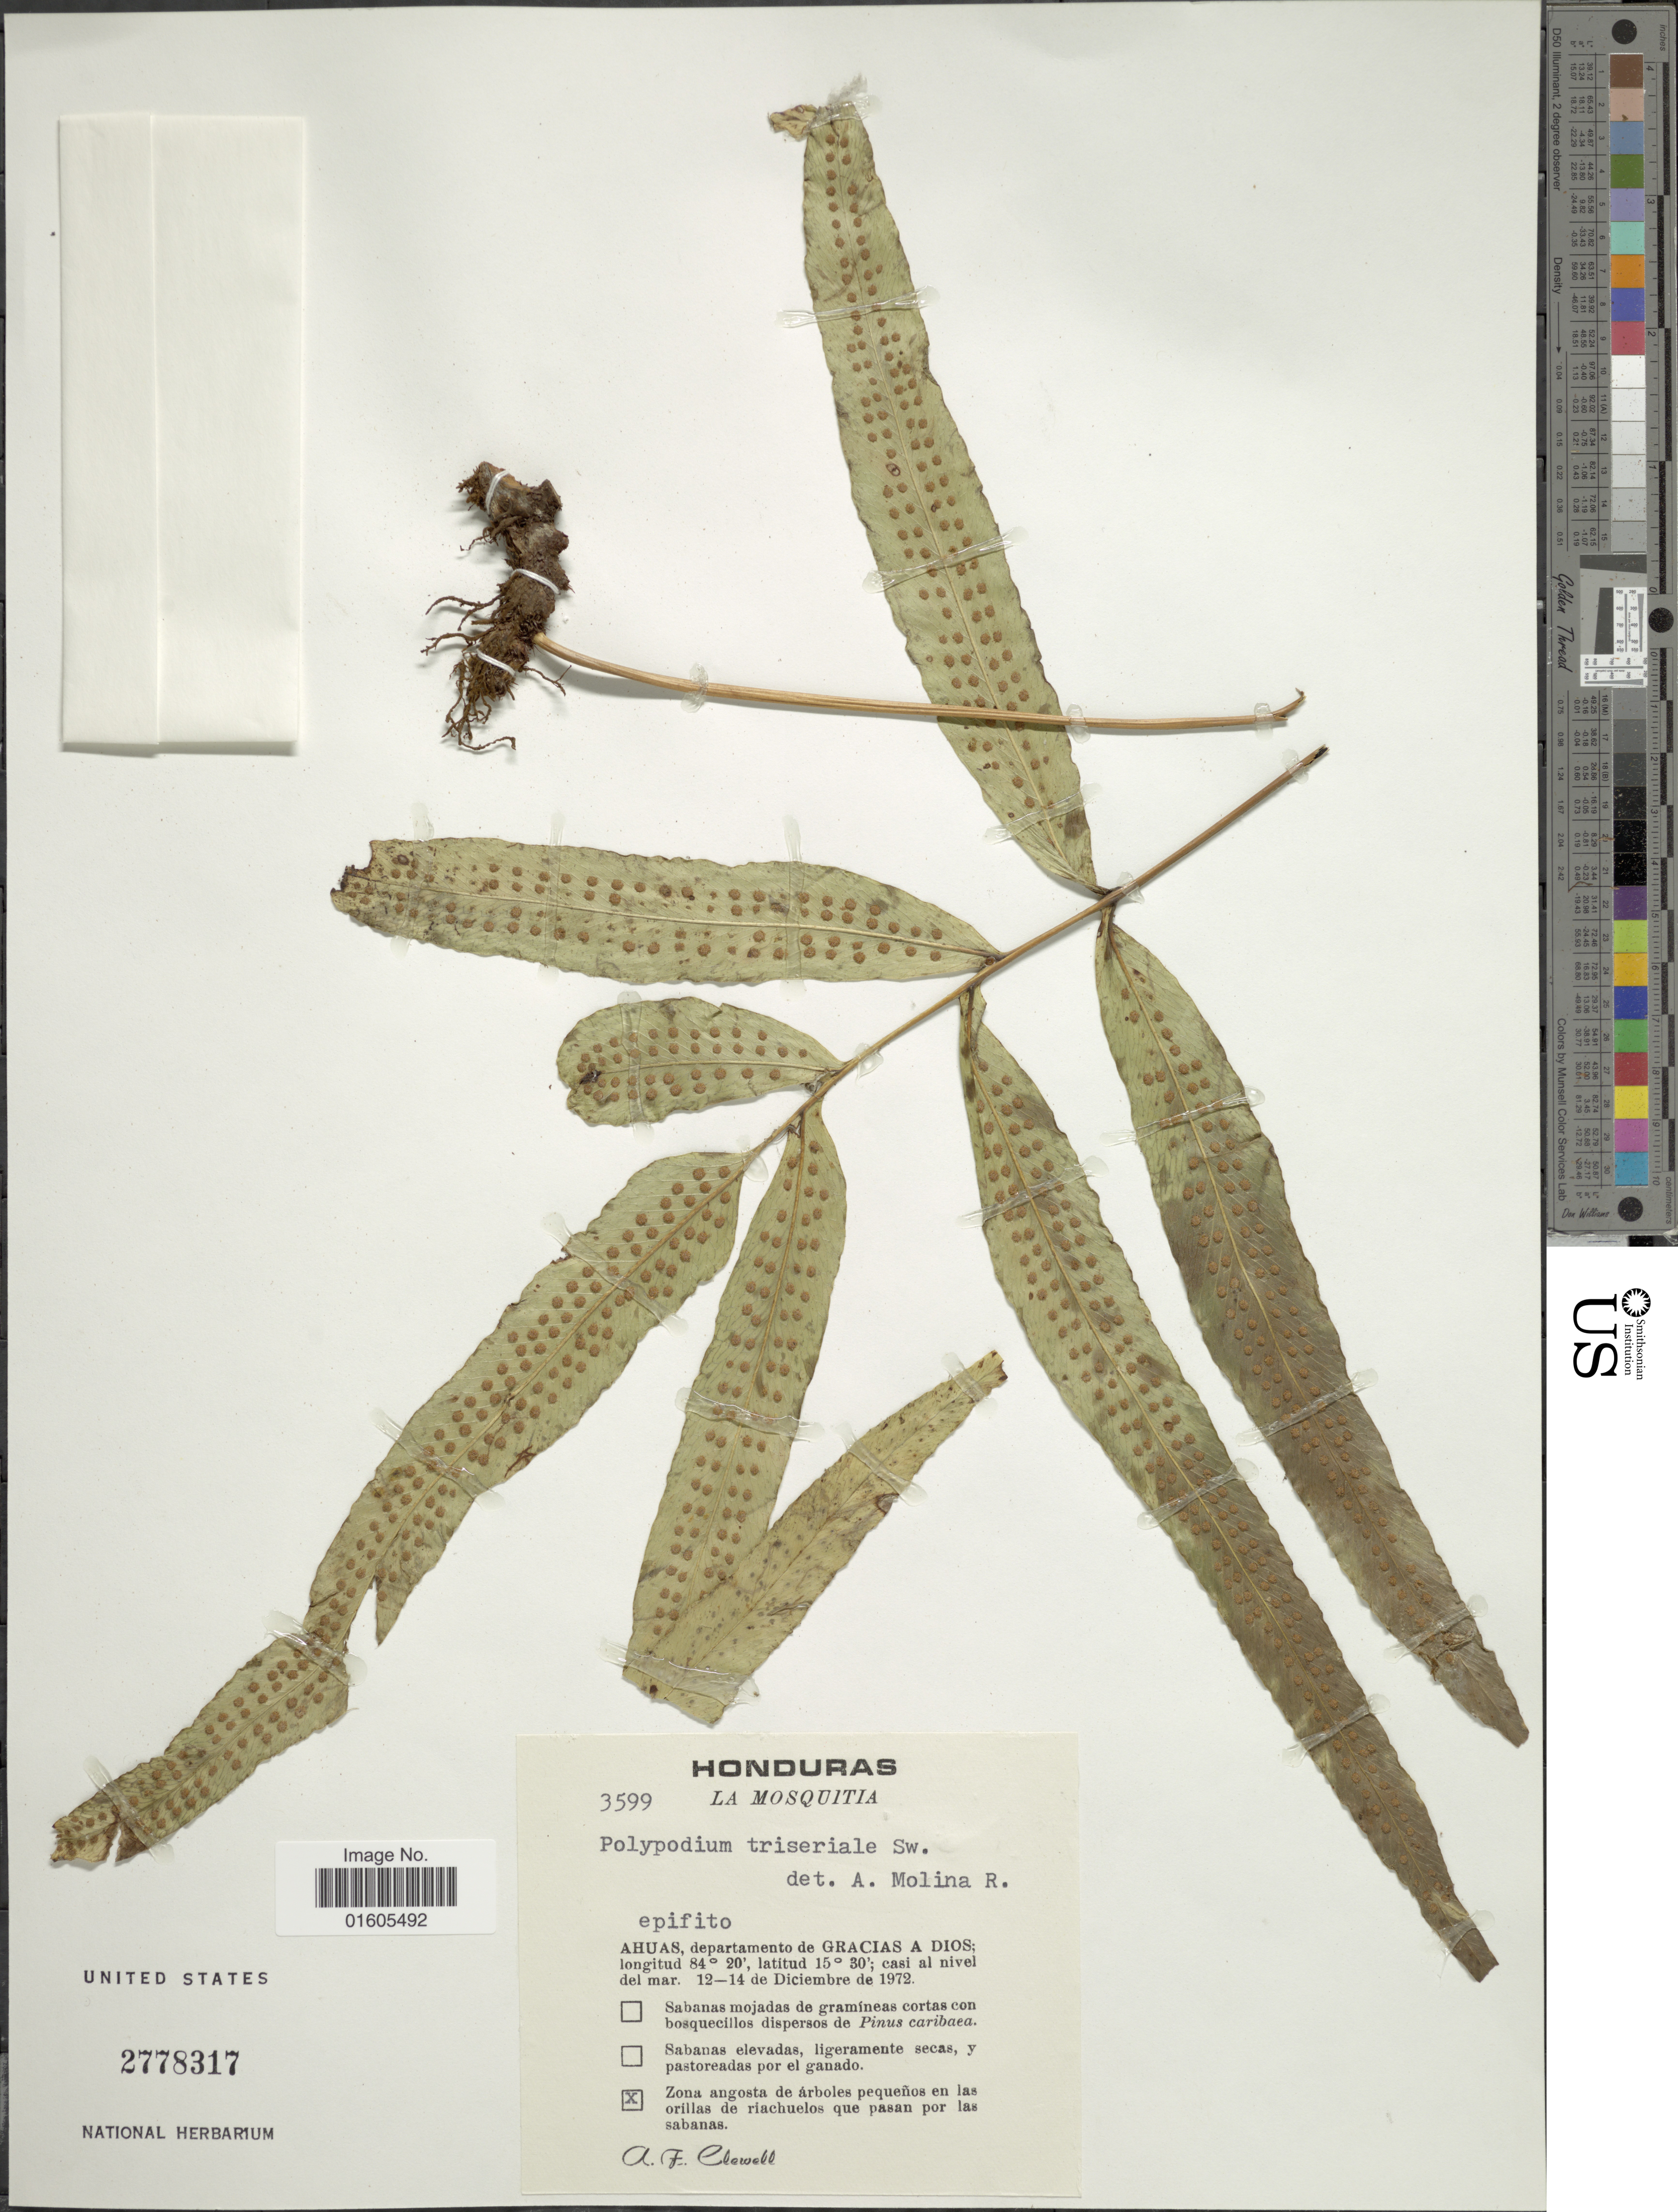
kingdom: Plantae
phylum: Tracheophyta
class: Polypodiopsida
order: Polypodiales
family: Polypodiaceae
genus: Serpocaulon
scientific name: Serpocaulon triseriale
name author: (Sw.) A.R. Sm.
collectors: A. Clewell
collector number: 3599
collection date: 1972-12-12/1972-12-14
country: Honduras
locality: La Mosquitia, Ahuas, departamento de Gracias A Dios; Zona angosta de árboles pequeños en las orillas de riachuelos que pasan por las sabanas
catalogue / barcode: US 2778317